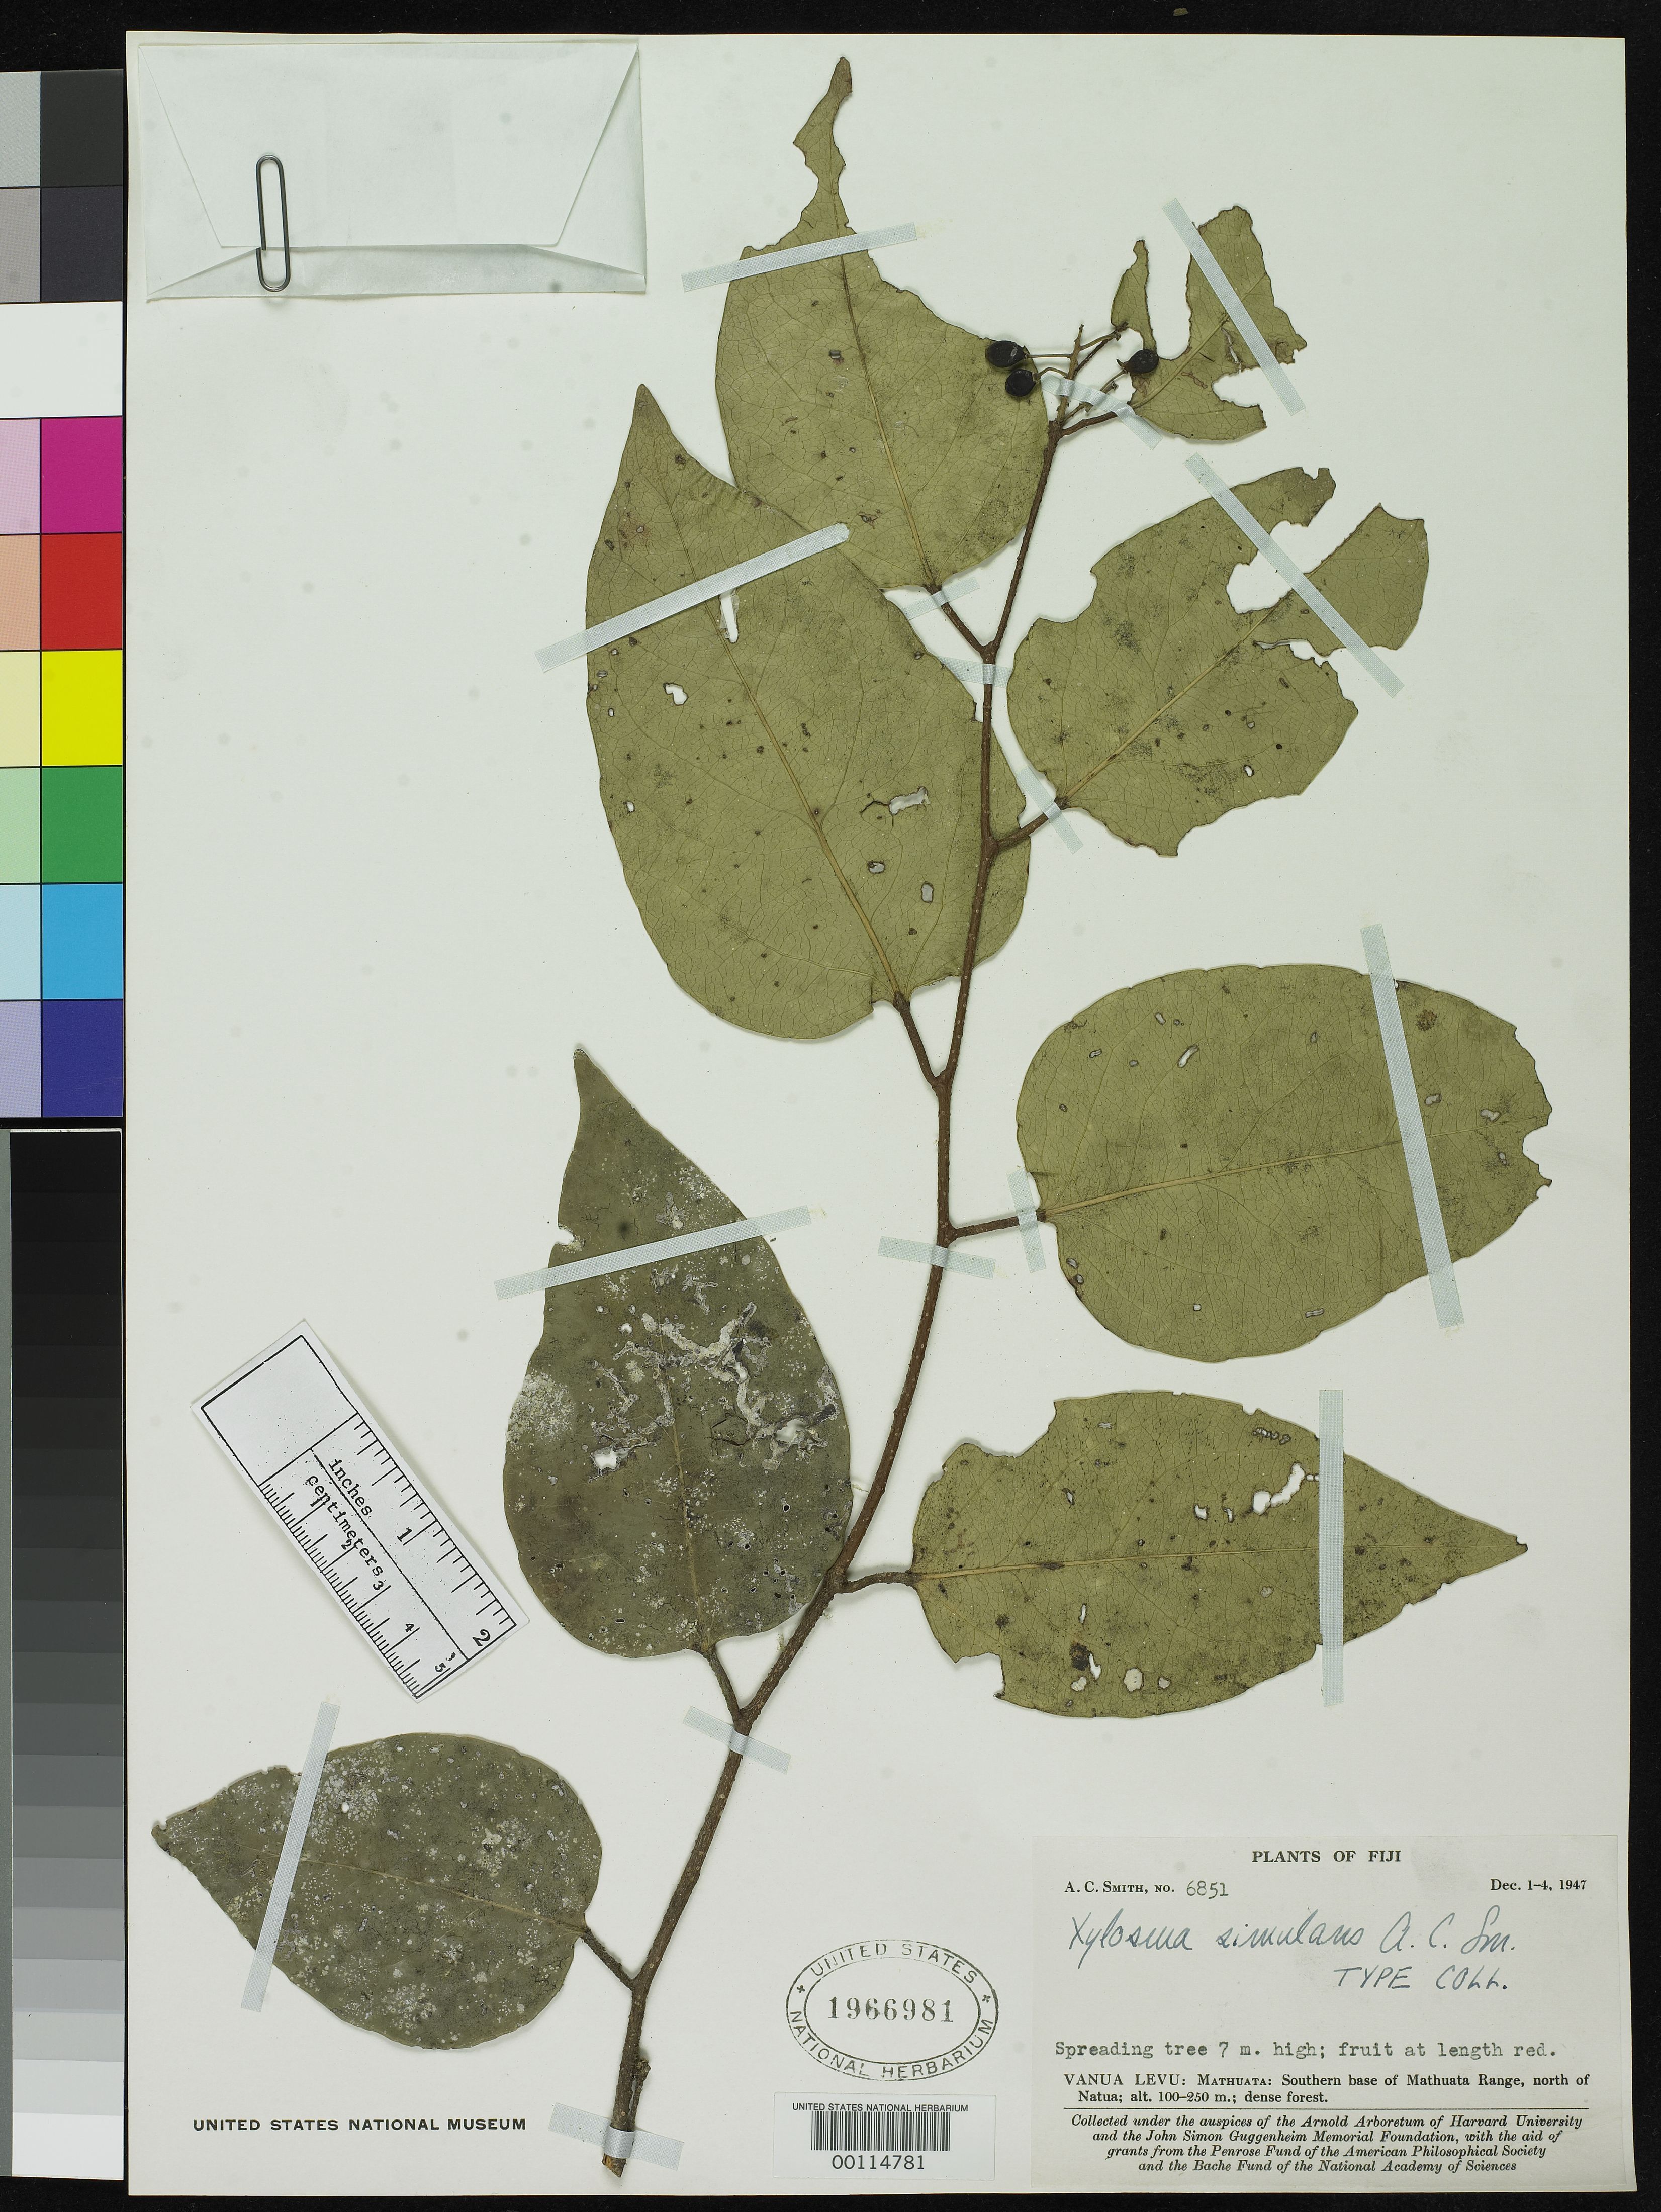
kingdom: Plantae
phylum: Tracheophyta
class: Magnoliopsida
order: Malpighiales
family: Salicaceae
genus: Xylosma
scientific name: Xylosma simulans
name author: A.C. Sm.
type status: Isotype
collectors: A. C. Smith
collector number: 6851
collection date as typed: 01 Dec 1947 to 04 Dec 1947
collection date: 1947-12-01/1947-12-04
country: Fiji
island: Macuata-i-wai [Mathuata-i-wai]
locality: Mathuata, base of Mathuata Range, N of Natua. [Vanua Levu Group]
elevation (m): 100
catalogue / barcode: US 1966981